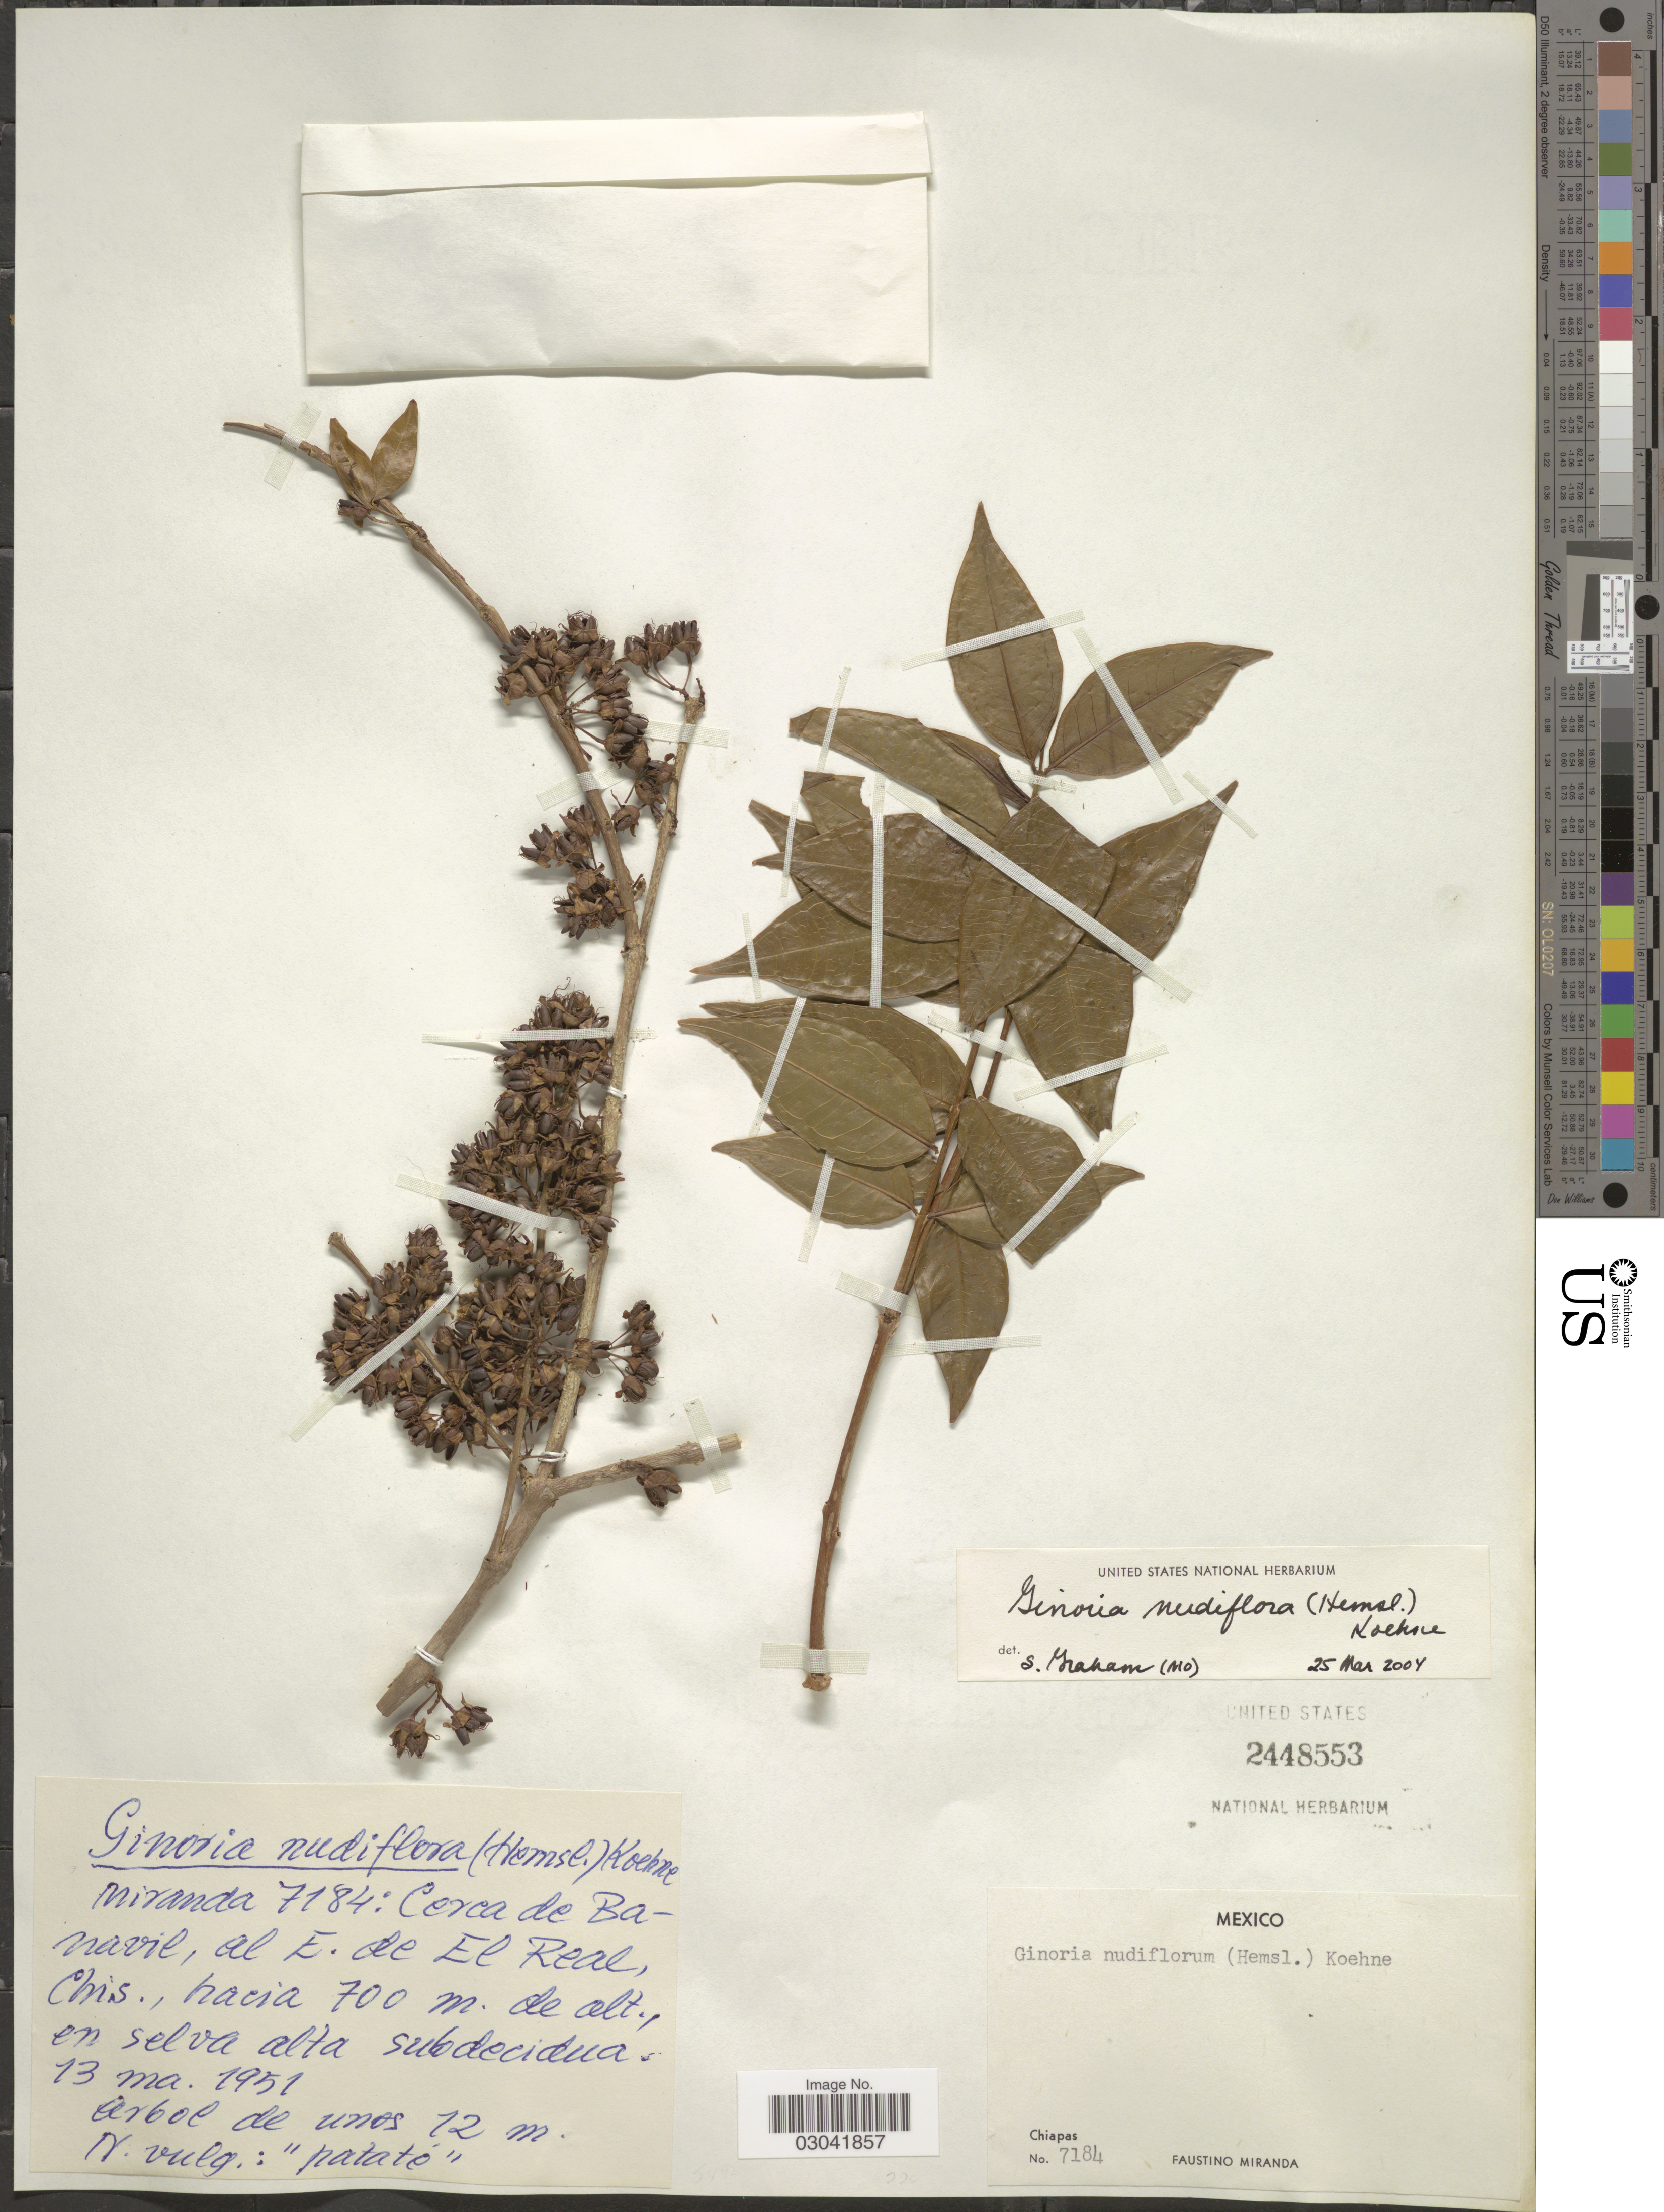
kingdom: Plantae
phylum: Tracheophyta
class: Magnoliopsida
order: Myrtales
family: Lythraceae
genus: Ginoria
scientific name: Ginoria nudiflora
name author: (Hemsl.) Koehne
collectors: F. Miranda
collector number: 7184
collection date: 1951-03-13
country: Mexico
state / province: Chiapas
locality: Cerca de Banavil, al E. de El Real.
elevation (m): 700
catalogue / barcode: US 2448553